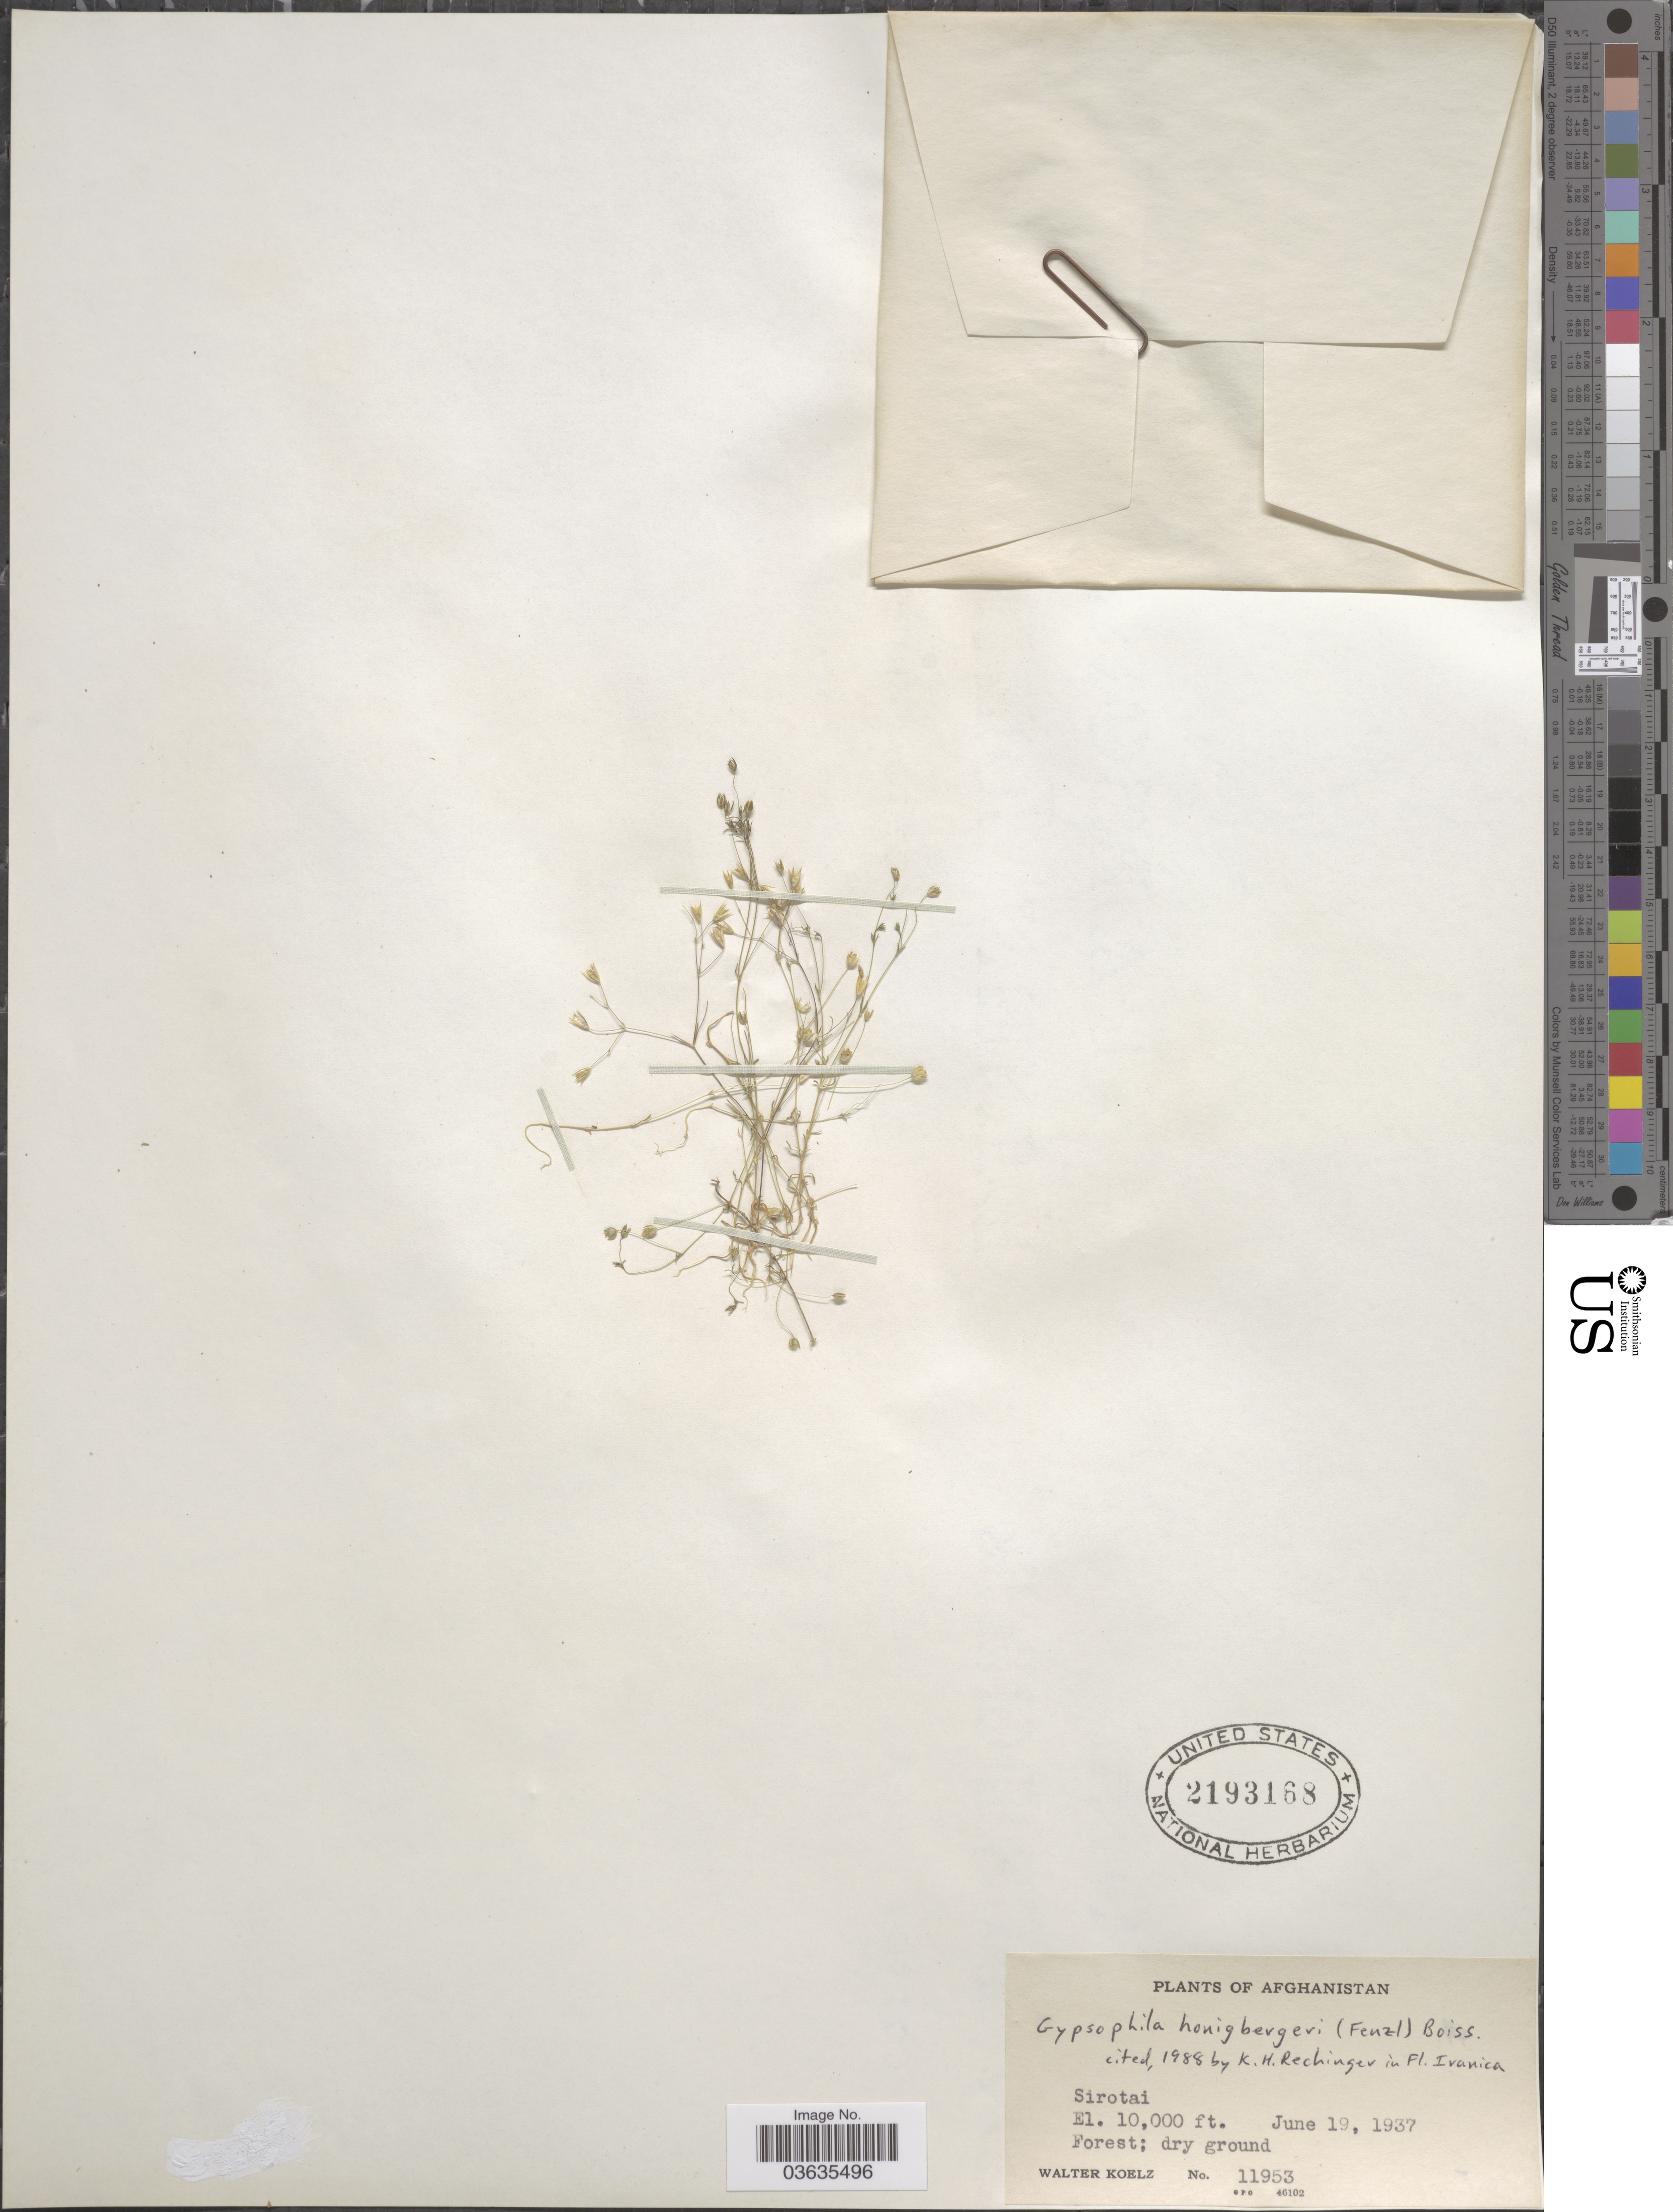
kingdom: Plantae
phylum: Tracheophyta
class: Magnoliopsida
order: Caryophyllales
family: Caryophyllaceae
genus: Gypsophila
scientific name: Gypsophila honigbergeri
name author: (Fenzl) Boiss.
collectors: W. N. Koelz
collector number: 11953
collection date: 1937-06-19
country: Afghanistan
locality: Sirotai.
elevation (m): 3048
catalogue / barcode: US 2193168